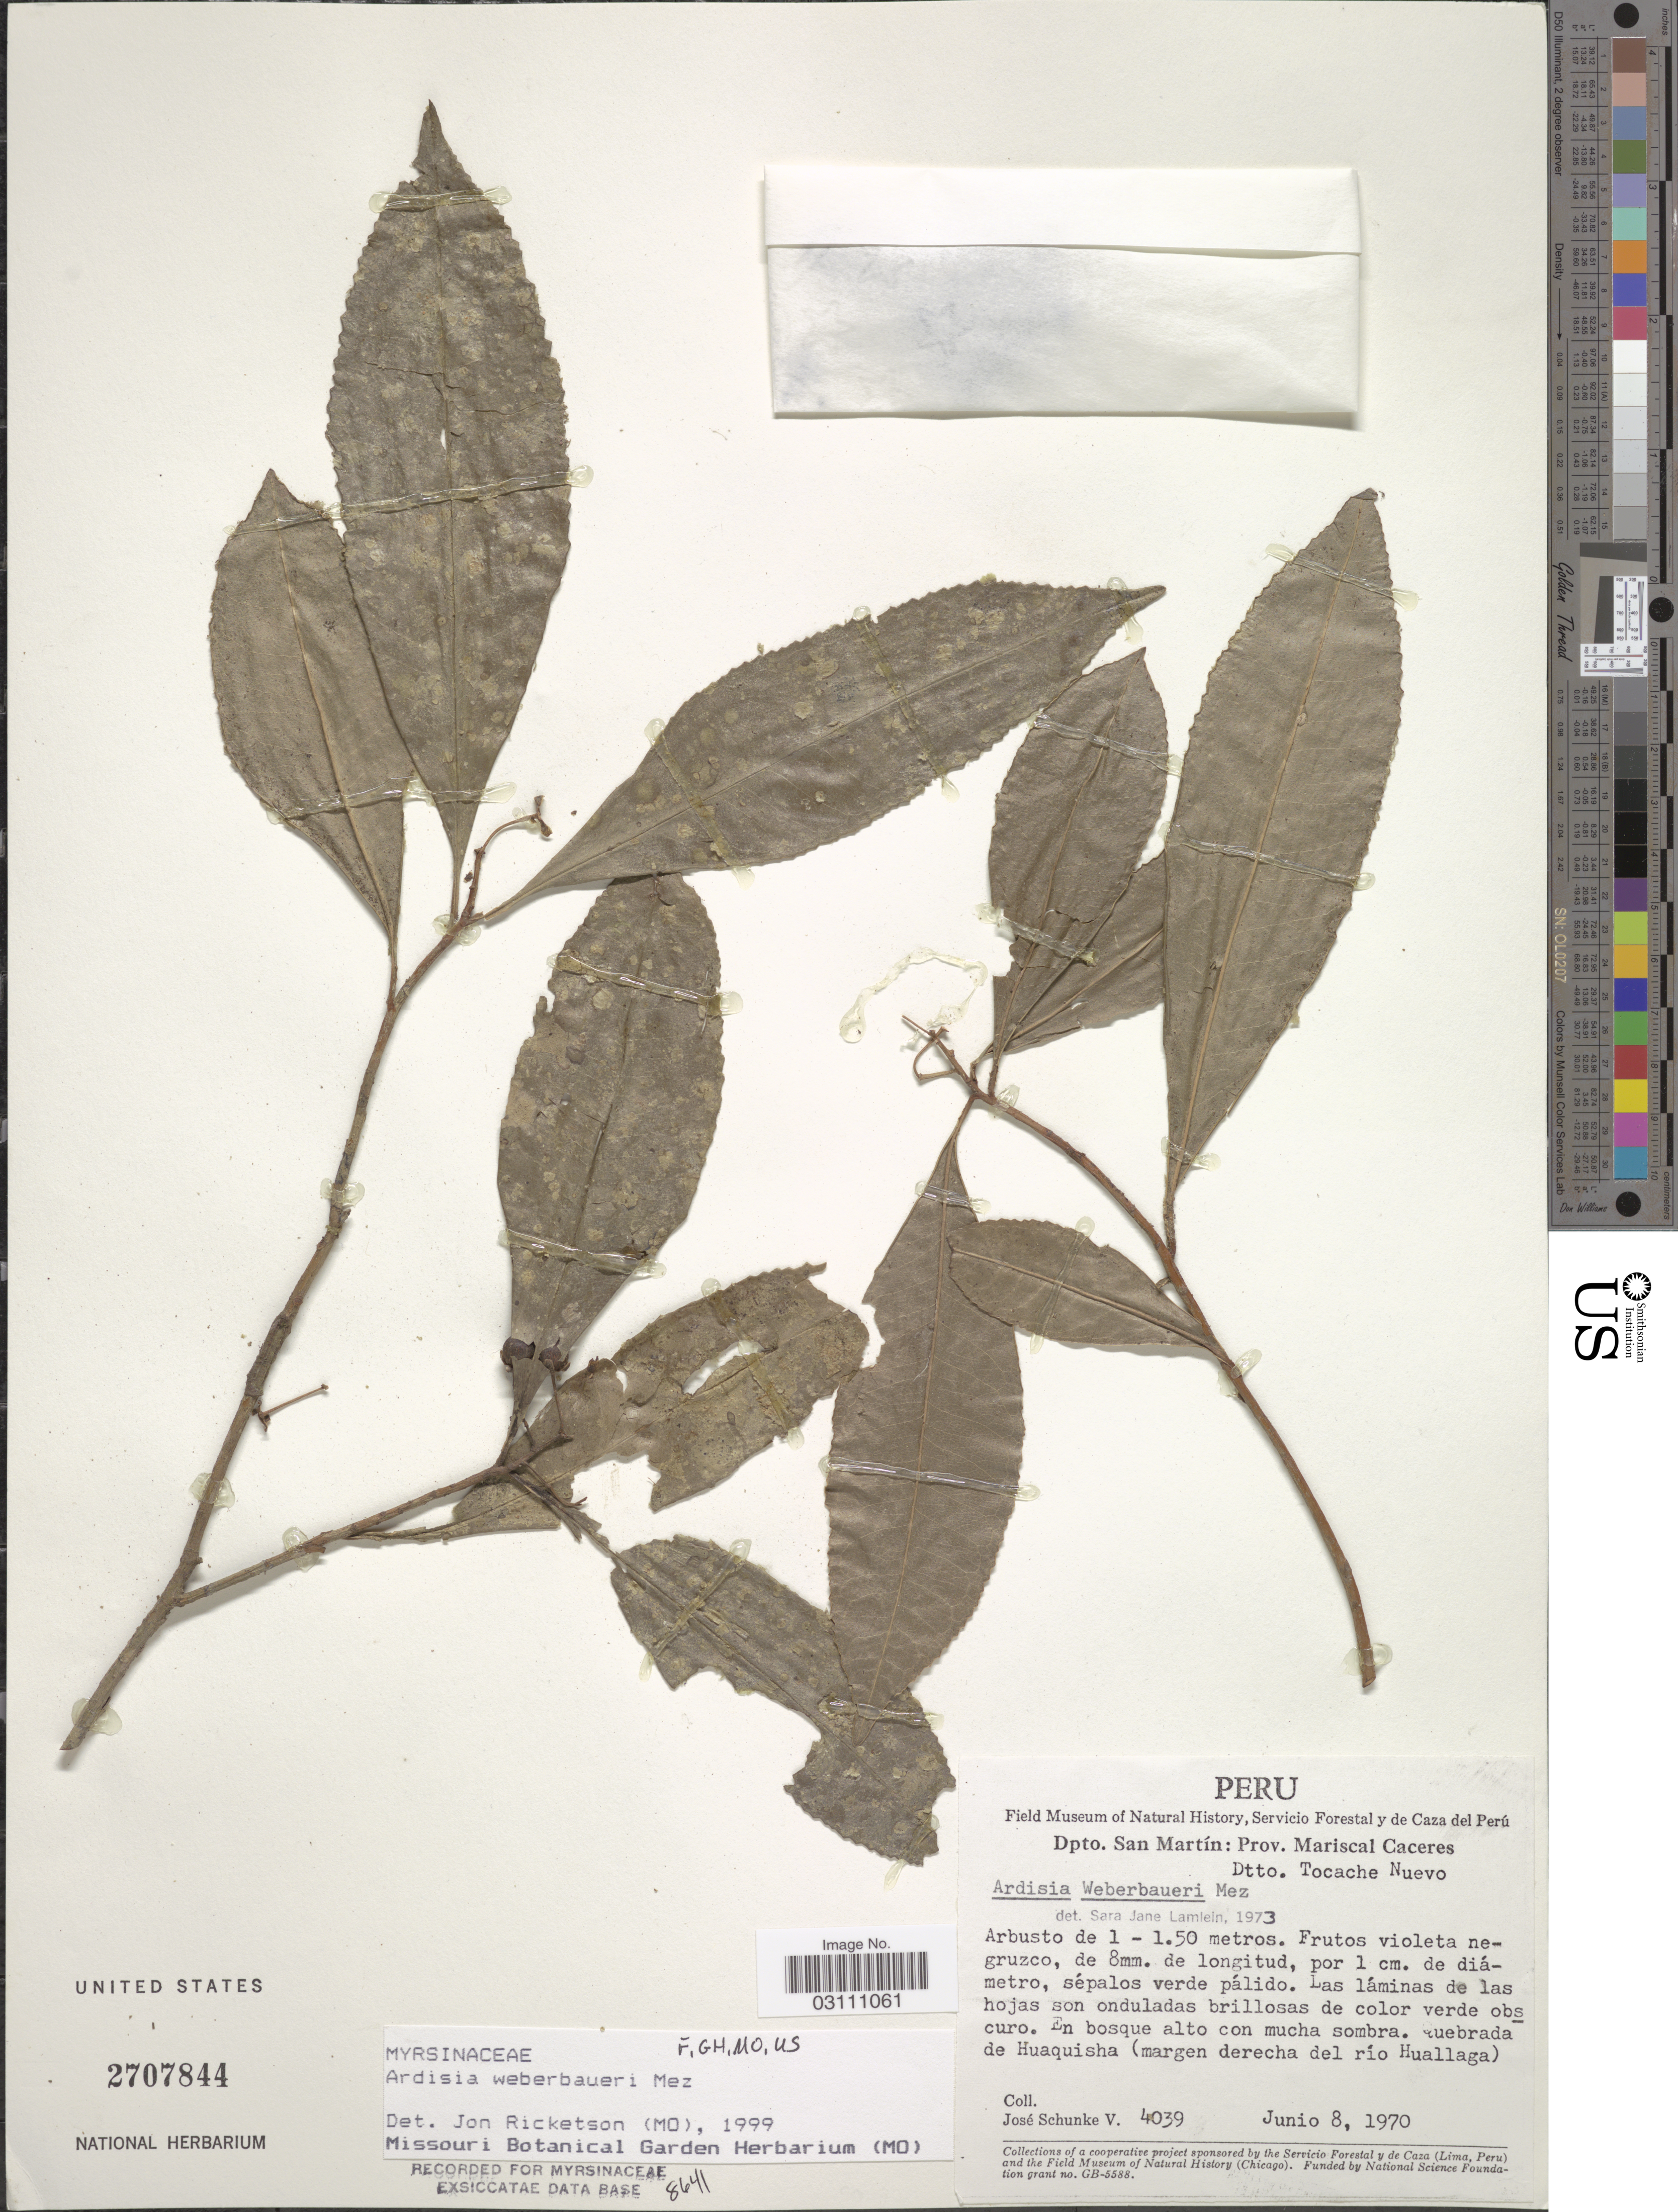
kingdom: Plantae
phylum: Tracheophyta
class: Magnoliopsida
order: Ericales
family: Primulaceae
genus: Ardisia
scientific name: Ardisia weberbaueri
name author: Mez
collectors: J. Schunke Vigo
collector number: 4039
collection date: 1970-06-08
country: Peru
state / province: San Martín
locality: Dpto. San Martín: Prov. Mariscal Caceres. Dtto. Tocache Nuevo. Quebrada de Huaquisha (margen derecha del río Huallaga).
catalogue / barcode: US 2707844